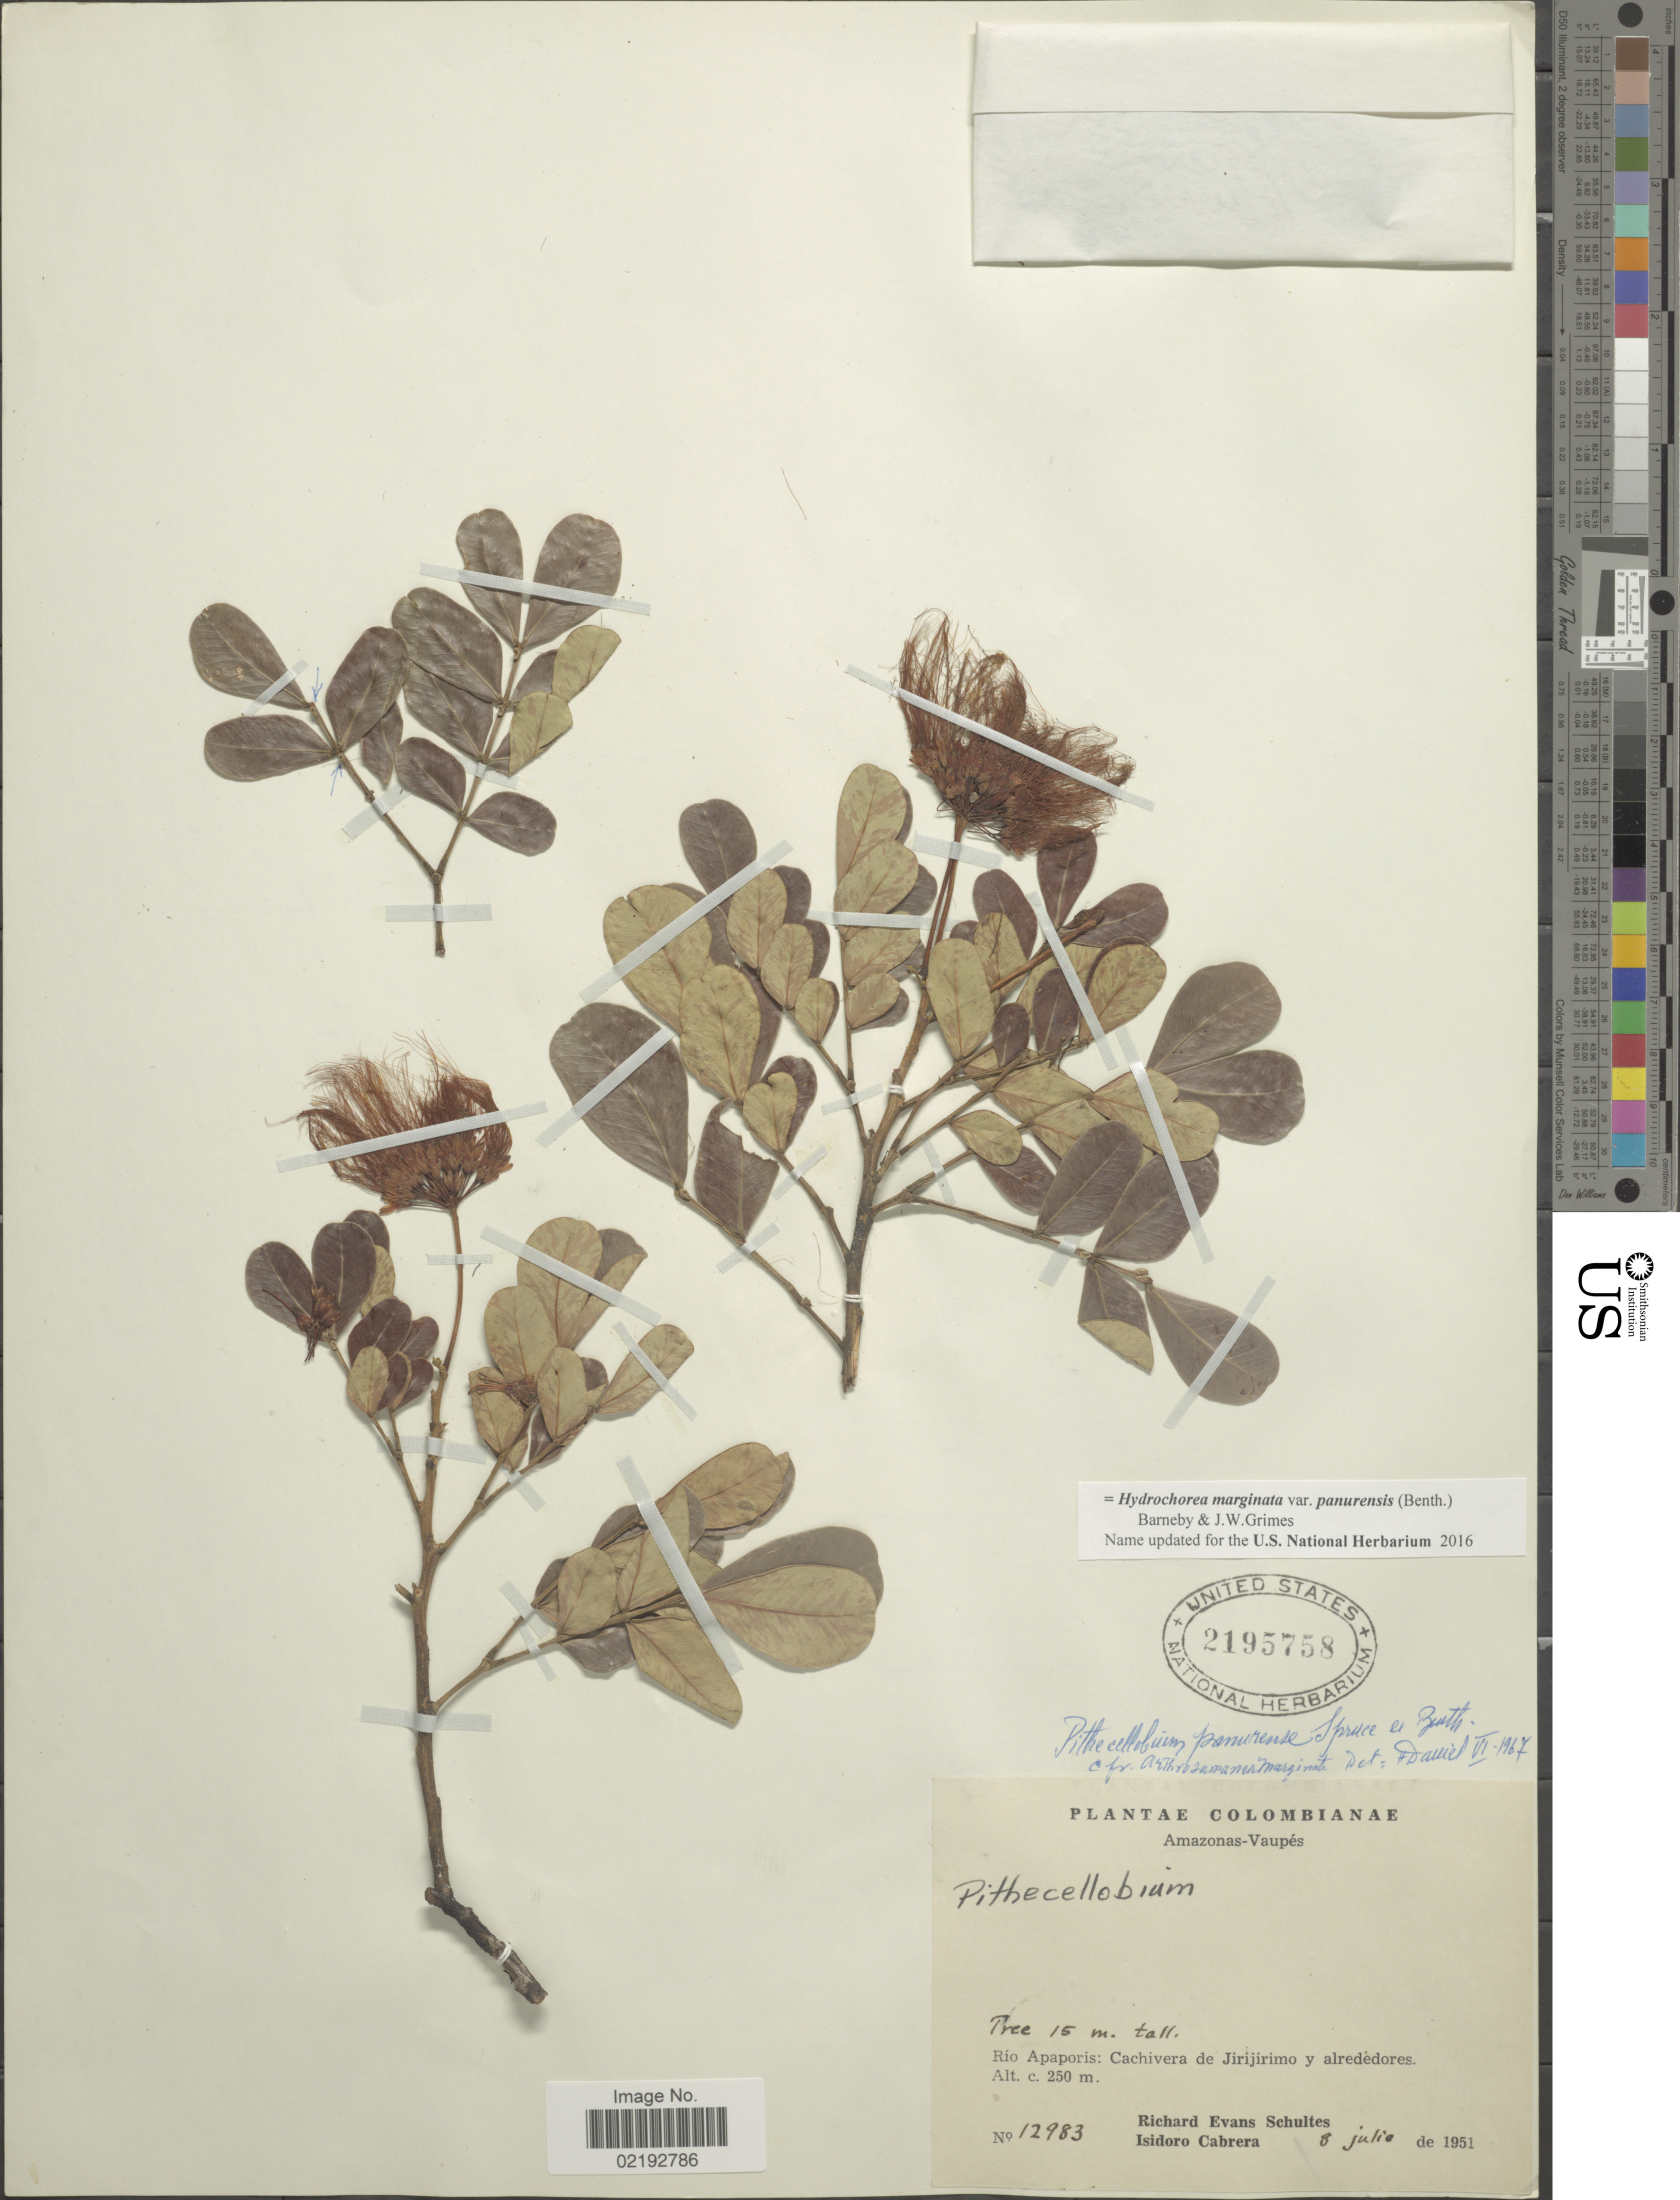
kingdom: Plantae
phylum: Tracheophyta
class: Magnoliopsida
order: Fabales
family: Fabaceae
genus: Hydrochorea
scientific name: Hydrochorea panurensis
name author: (Spruce ex Benth.) M.V.B. Soares et al.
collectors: R. E. Schultes & I. Cabrera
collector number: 12983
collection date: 1951-07-08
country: Colombia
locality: Amazonas-Vaupes, Rio Apaporis, Cachivera de Jirijirimo y alrededores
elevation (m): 250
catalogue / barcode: US 2195758